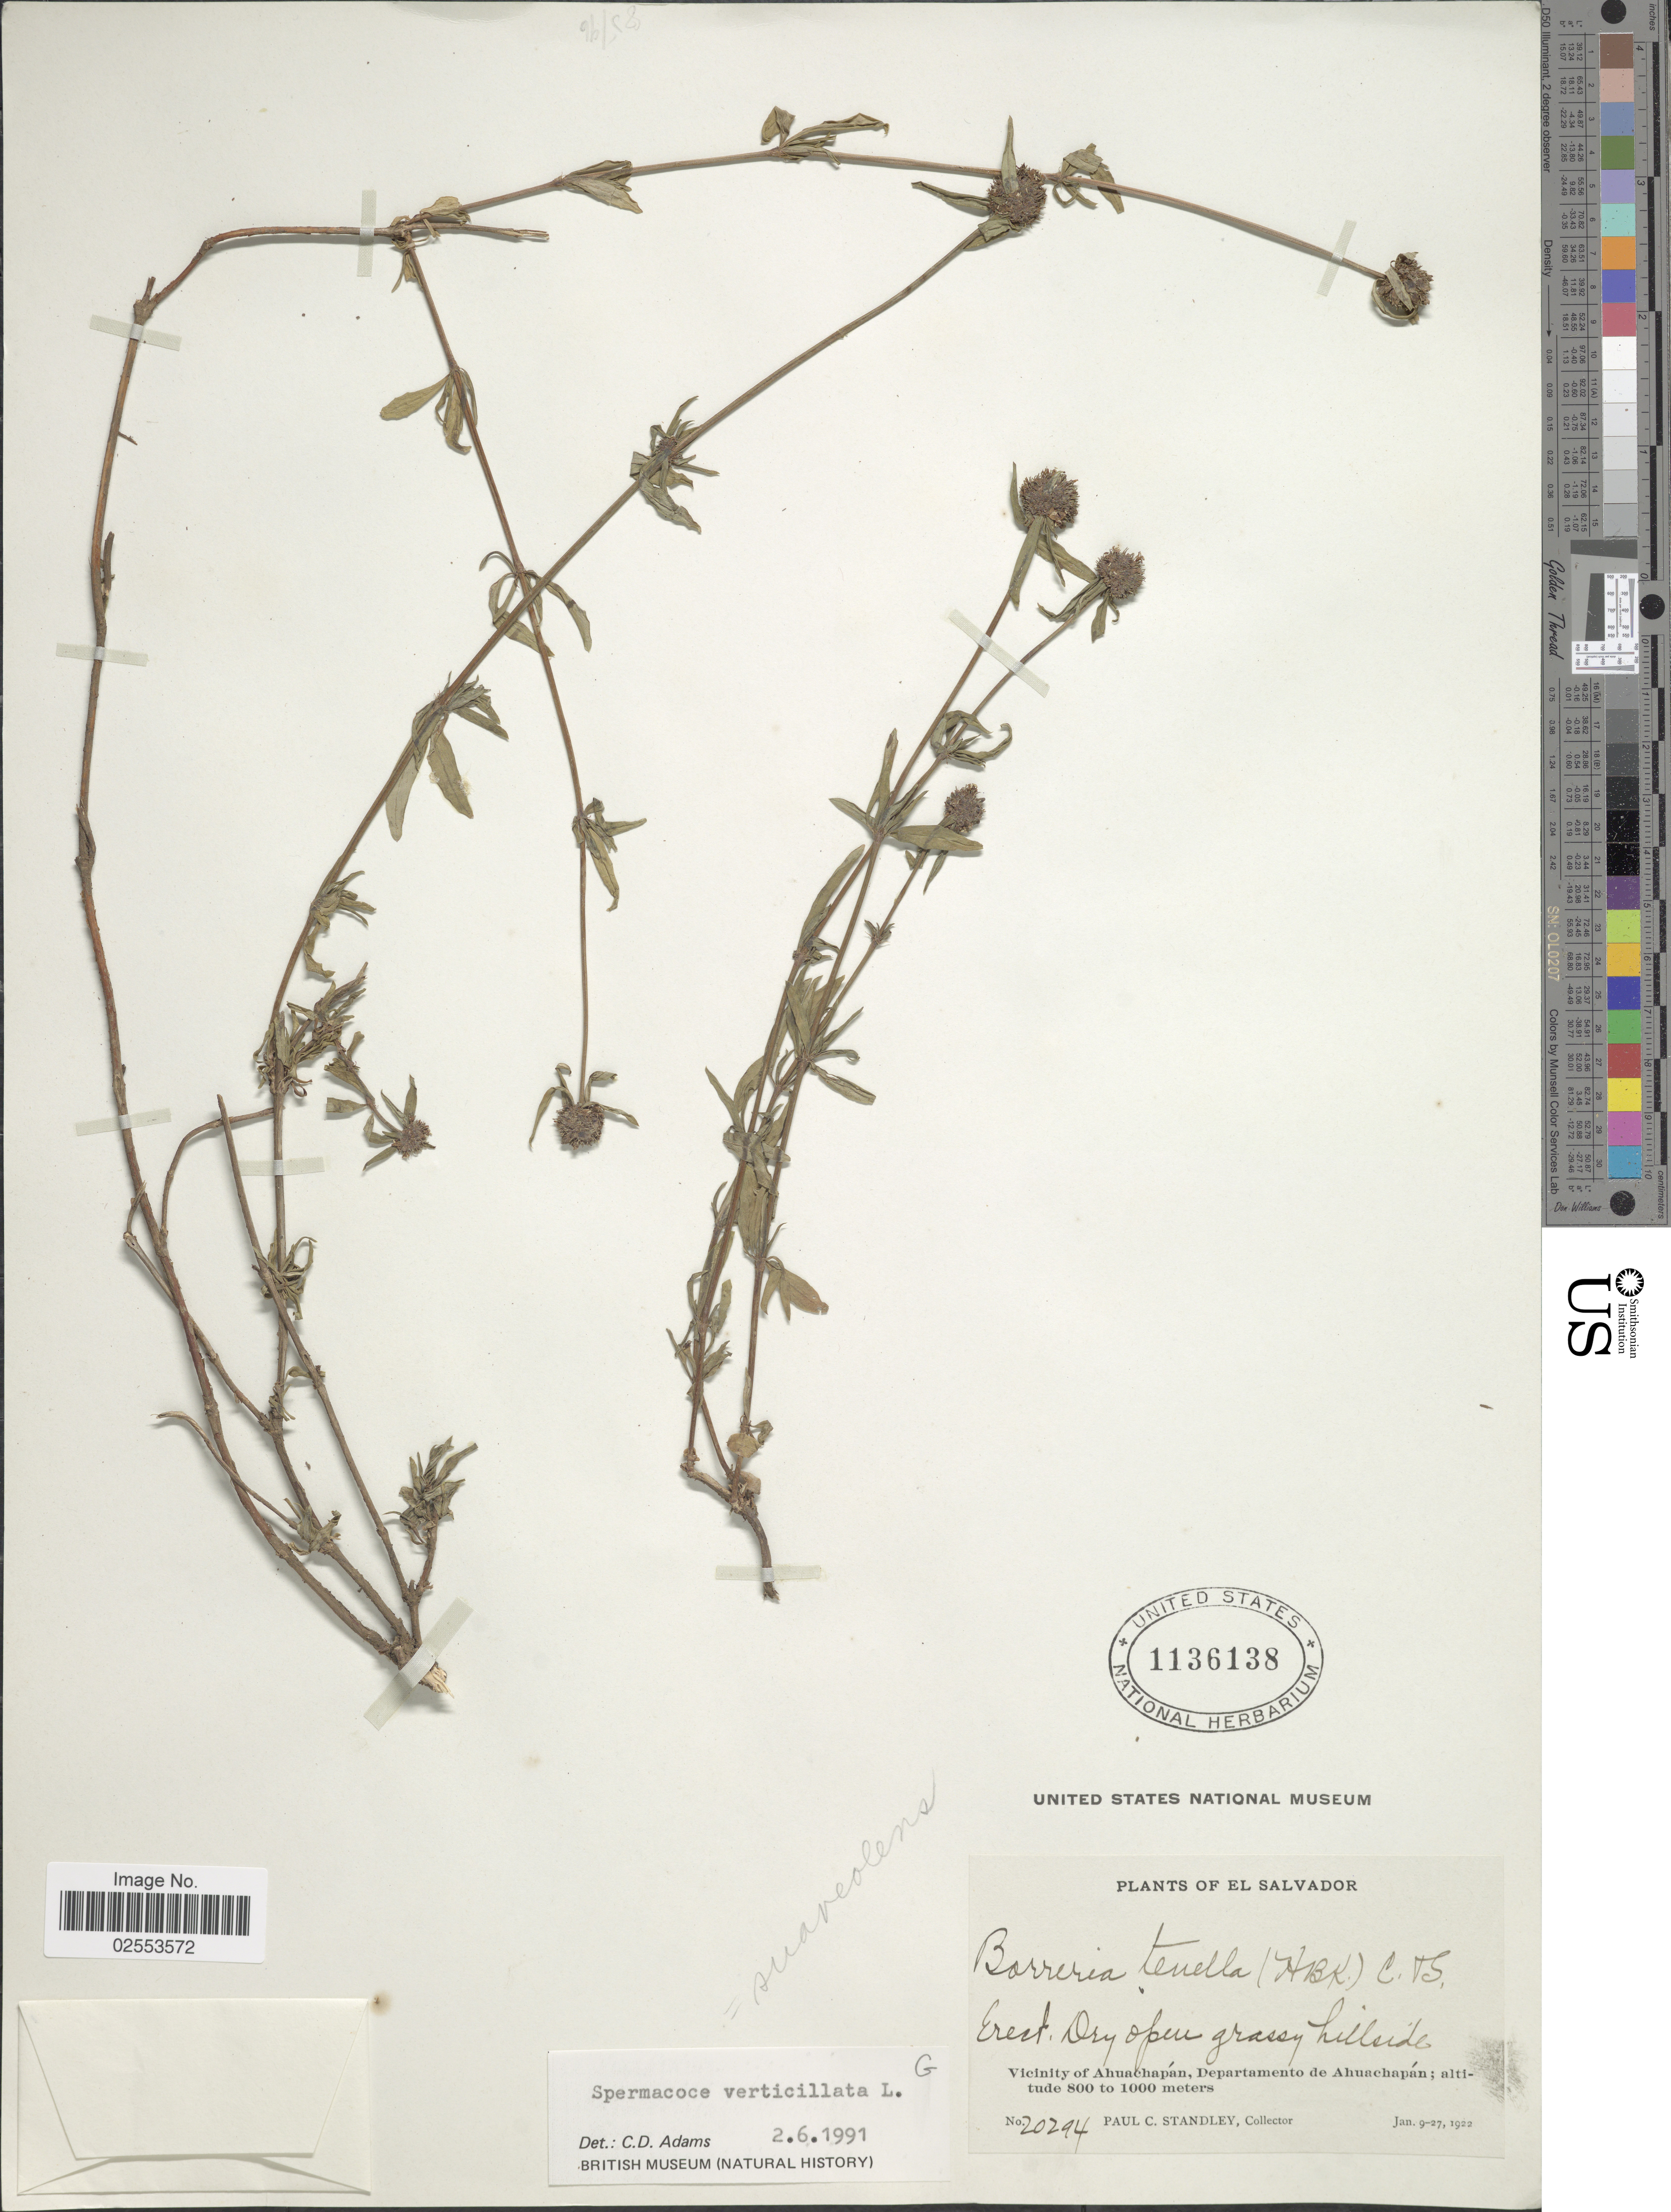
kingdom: Plantae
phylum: Tracheophyta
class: Magnoliopsida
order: Gentianales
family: Rubiaceae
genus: Spermacoce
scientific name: Spermacoce verticillata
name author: L.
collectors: P. C. Standley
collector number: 20294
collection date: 1922-01-09/1922-01-27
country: El Salvador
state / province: Ahuachapan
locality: Vicinity of Ahuachapán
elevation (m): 800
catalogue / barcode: US 1136138